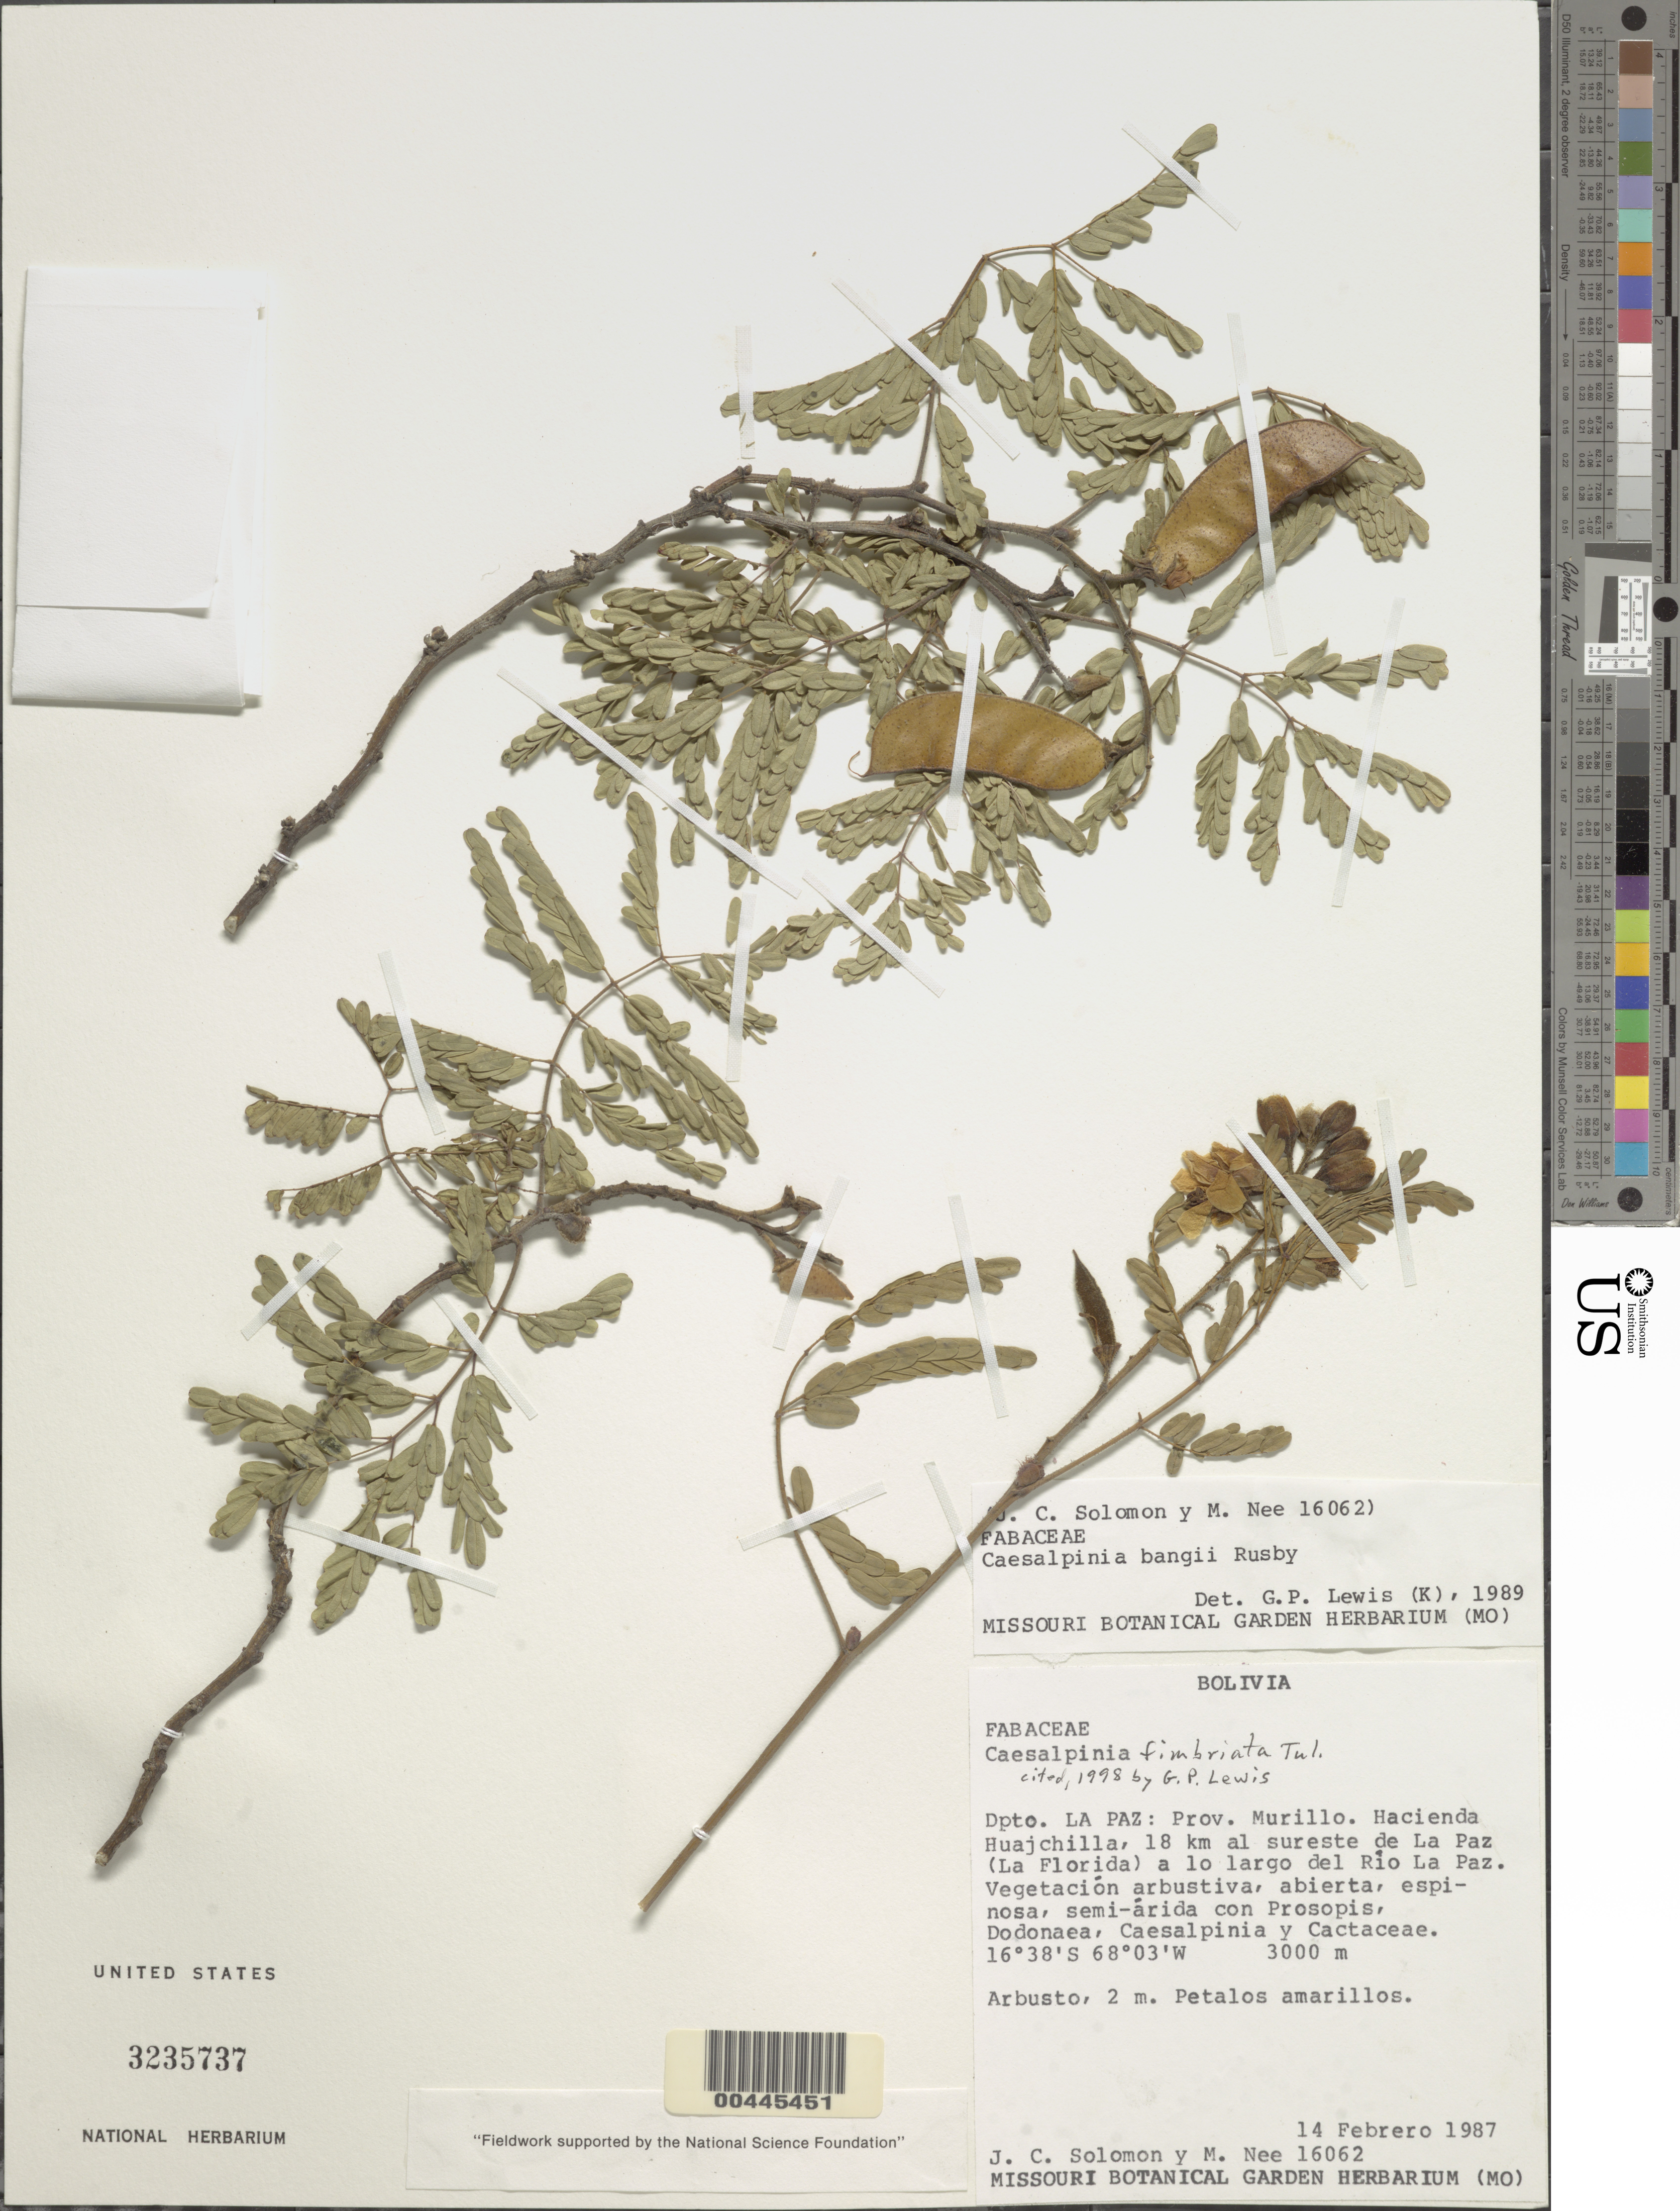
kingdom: Plantae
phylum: Tracheophyta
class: Magnoliopsida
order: Fabales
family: Fabaceae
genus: Erythrostemon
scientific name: Erythrostemon fimbriatus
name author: (Tul.) Gagnon & G.P. Lewis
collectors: J. C. Solomon & M. Nee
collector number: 16062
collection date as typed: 14 Feb 1987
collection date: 1987-02-14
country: Bolivia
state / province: La Paz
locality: Murillo, Hacienda Huajchilla, Rio La Paz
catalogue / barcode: US 3235737